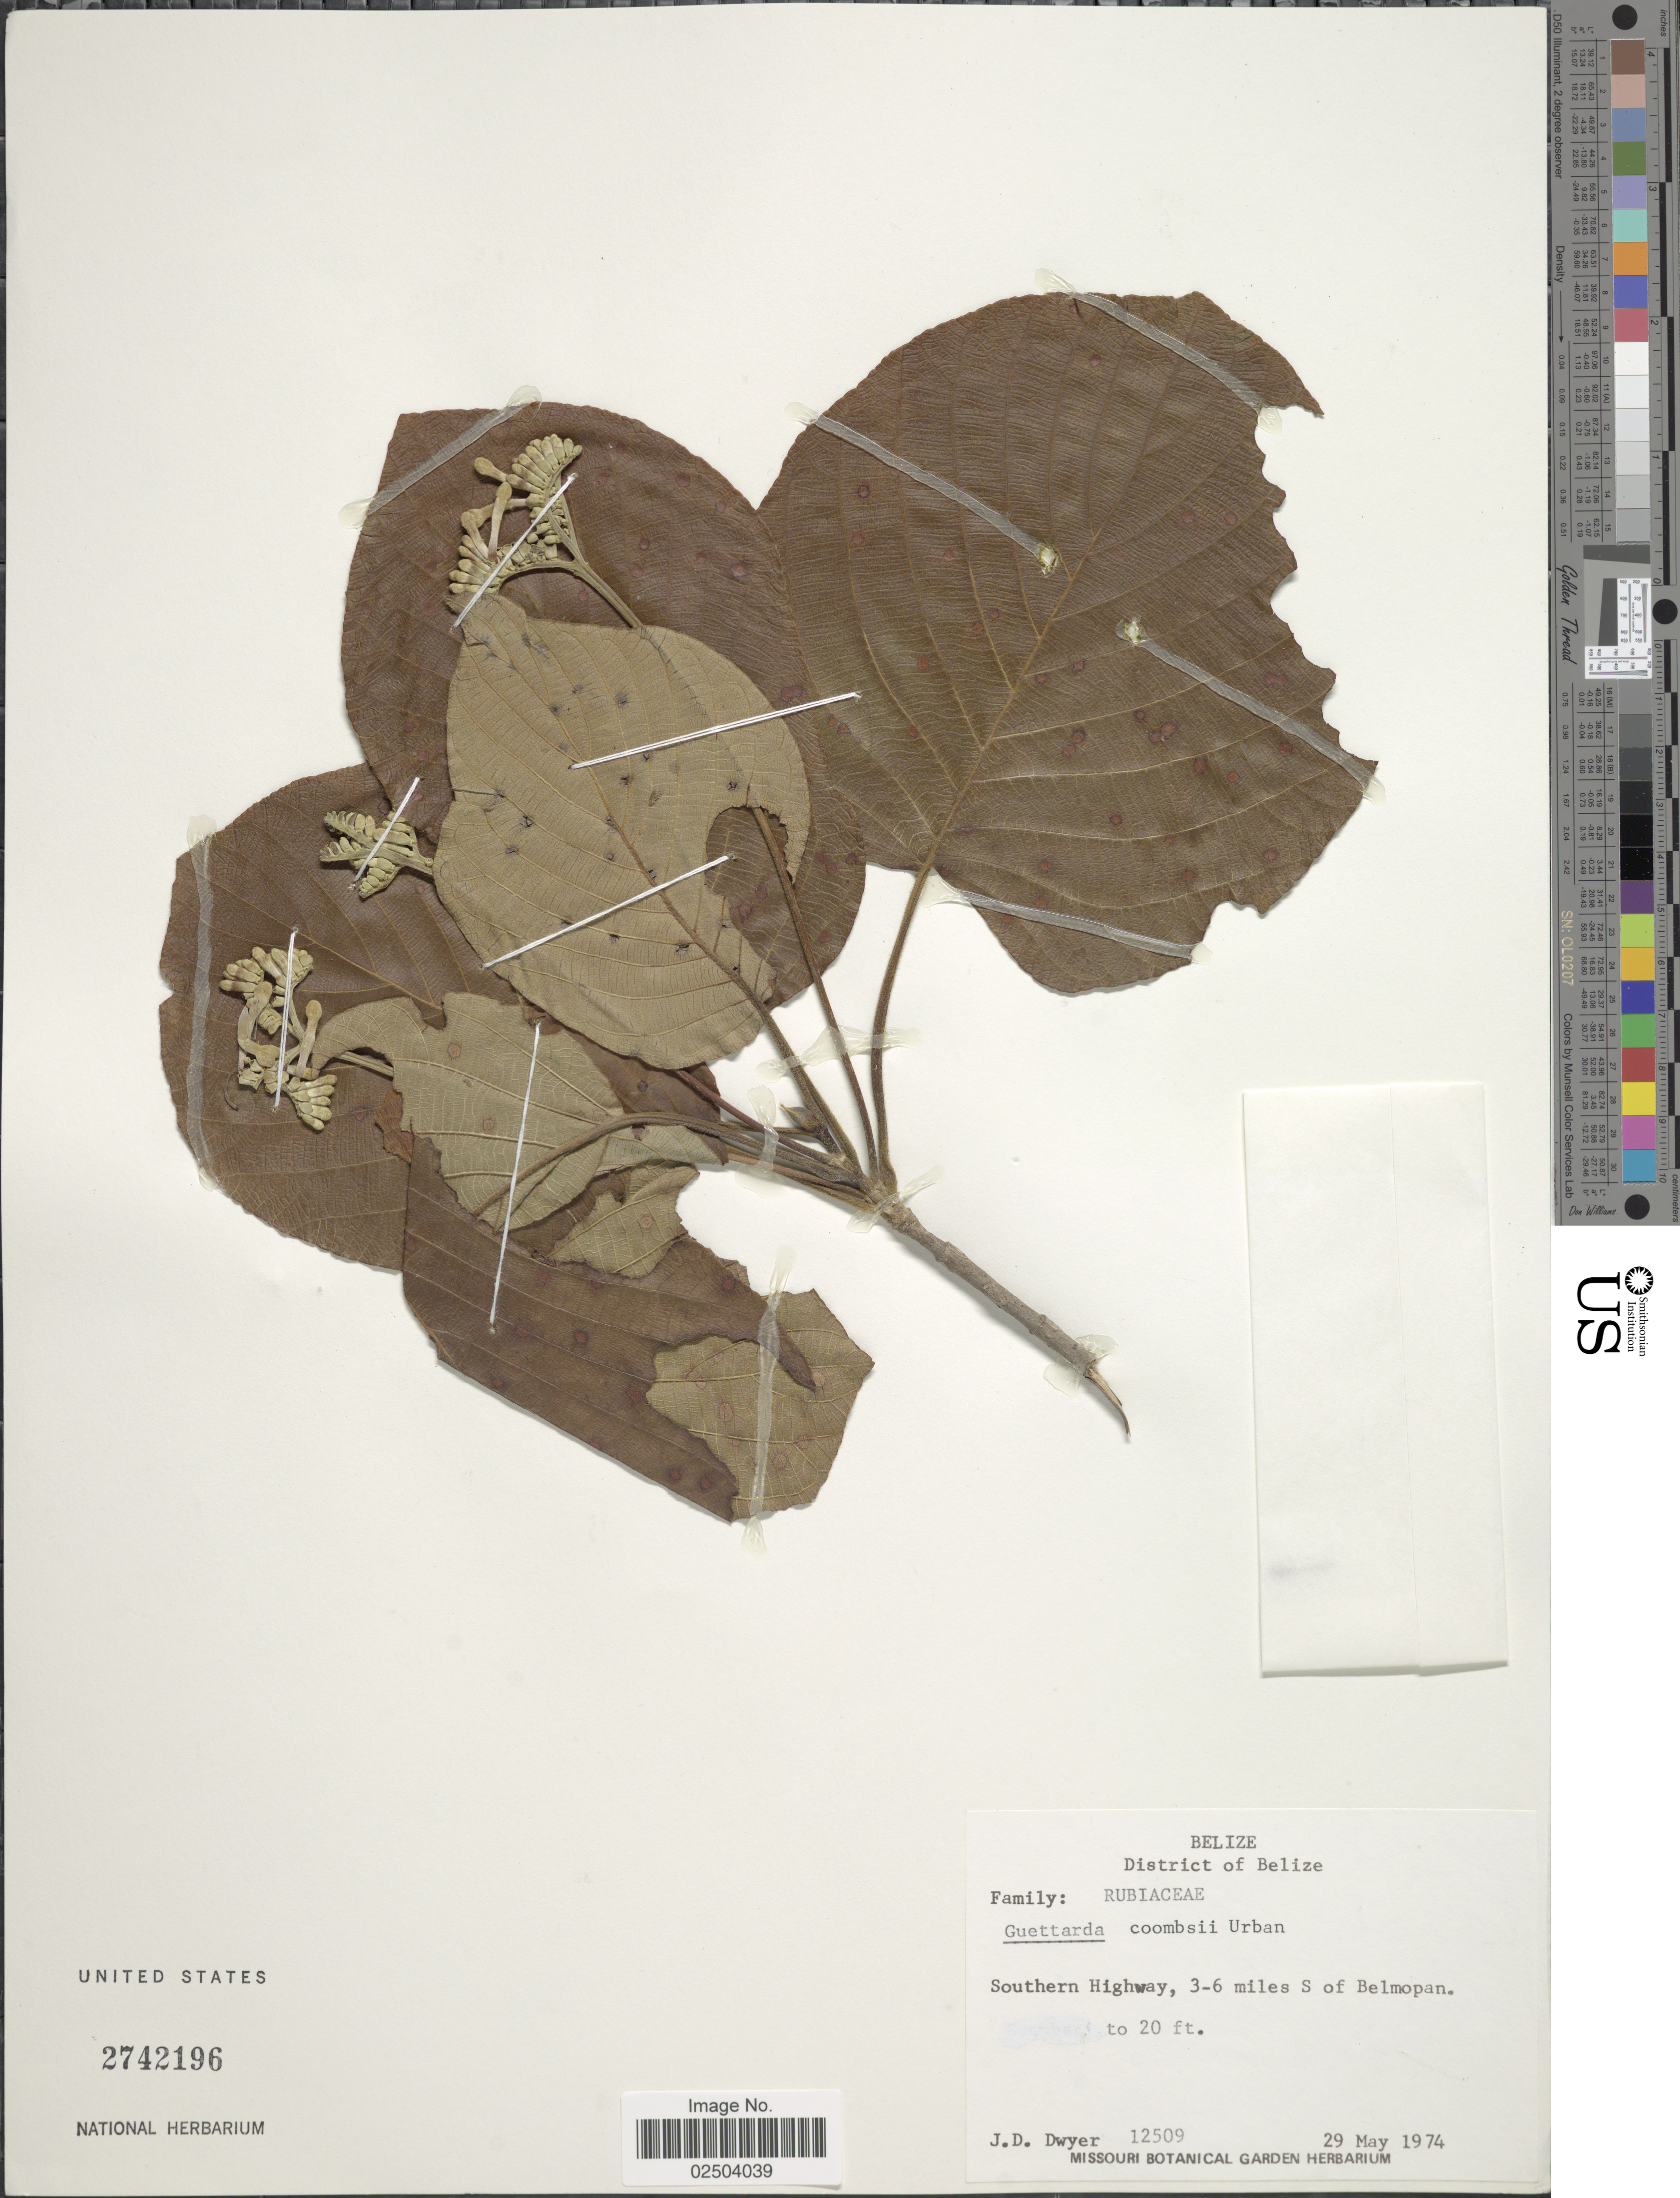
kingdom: Plantae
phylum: Tracheophyta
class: Magnoliopsida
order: Gentianales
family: Rubiaceae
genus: Guettarda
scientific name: Guettarda combsii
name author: Urb.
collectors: J. D. Dwyer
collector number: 12509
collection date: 1974-05-29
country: Belize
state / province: Belize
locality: District of Belize. Southern Highway, 3-6 miles S of Belmopan.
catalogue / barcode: US 2742196